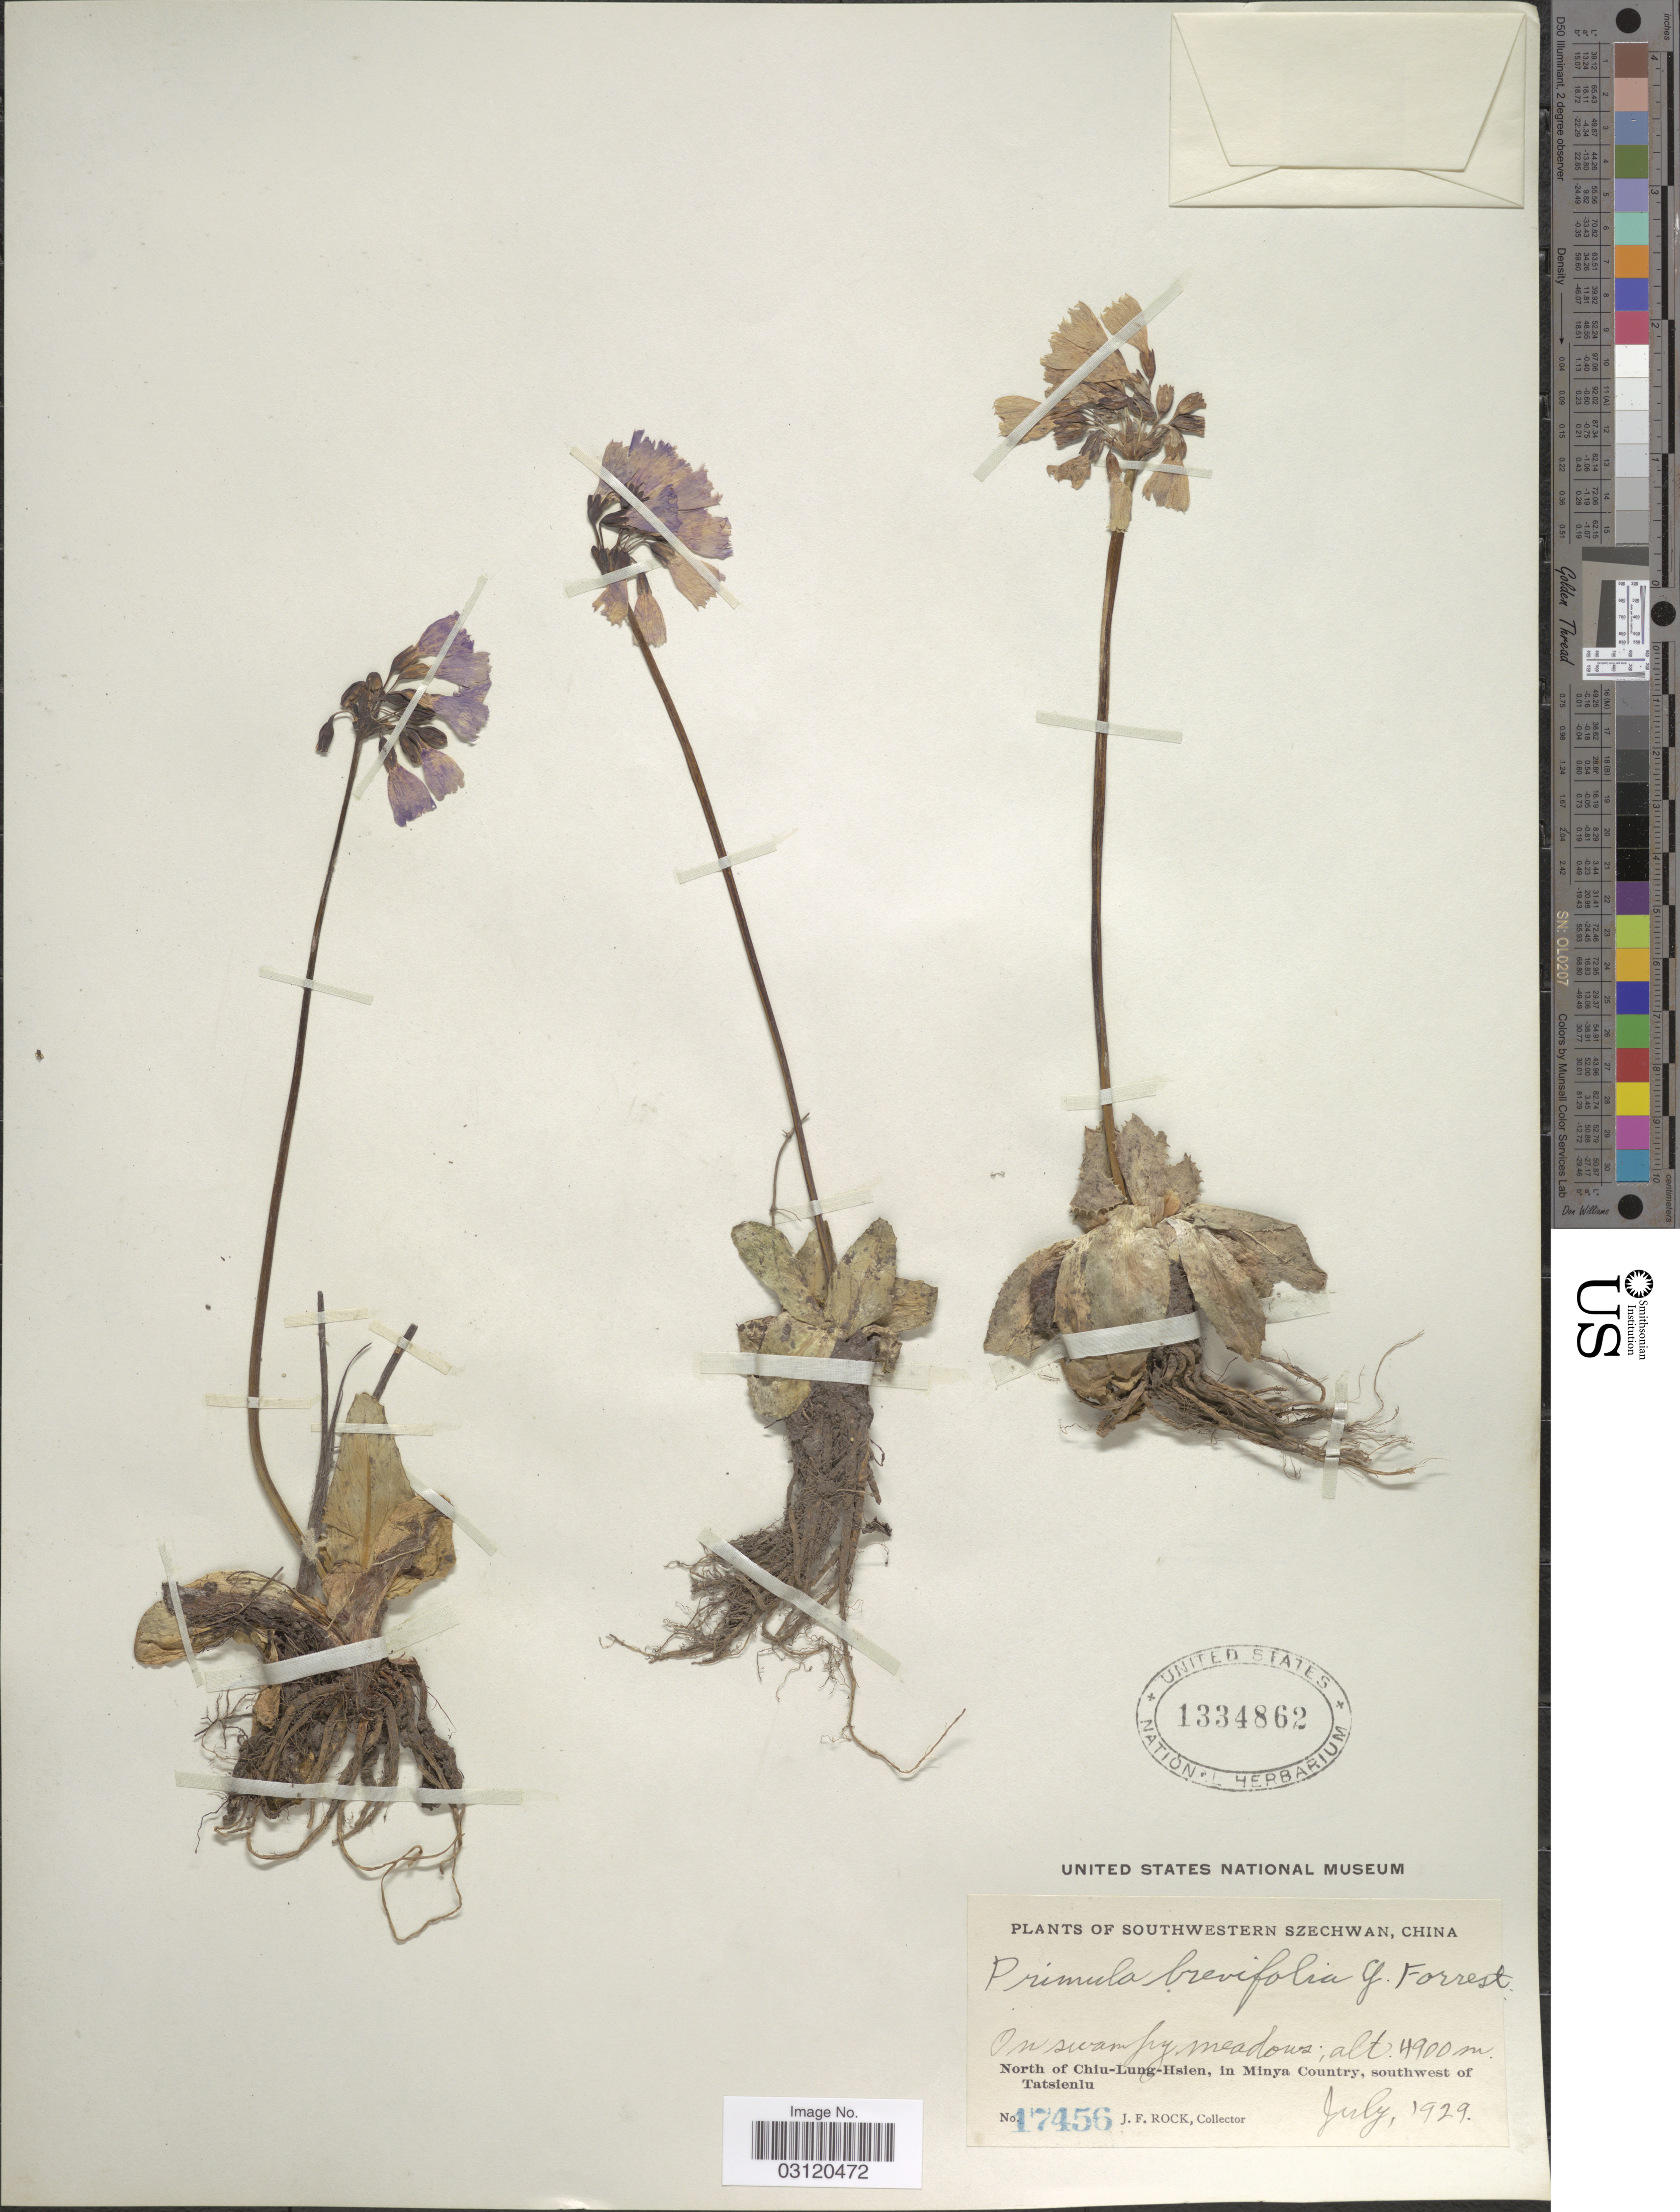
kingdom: Plantae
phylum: Tracheophyta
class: Magnoliopsida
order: Ericales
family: Primulaceae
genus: Primula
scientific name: Primula amethystina subsp. brevifolia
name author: (Forrest) W.W. Sm. & Forrest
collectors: J. Rock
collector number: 17456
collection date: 1929-07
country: China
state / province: Sichuan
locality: Southwestern Szechwan. North of Chiu-Lung-Hsien, in Minya Country, southwest of Tatsienlu.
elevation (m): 4900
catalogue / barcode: US 1334862